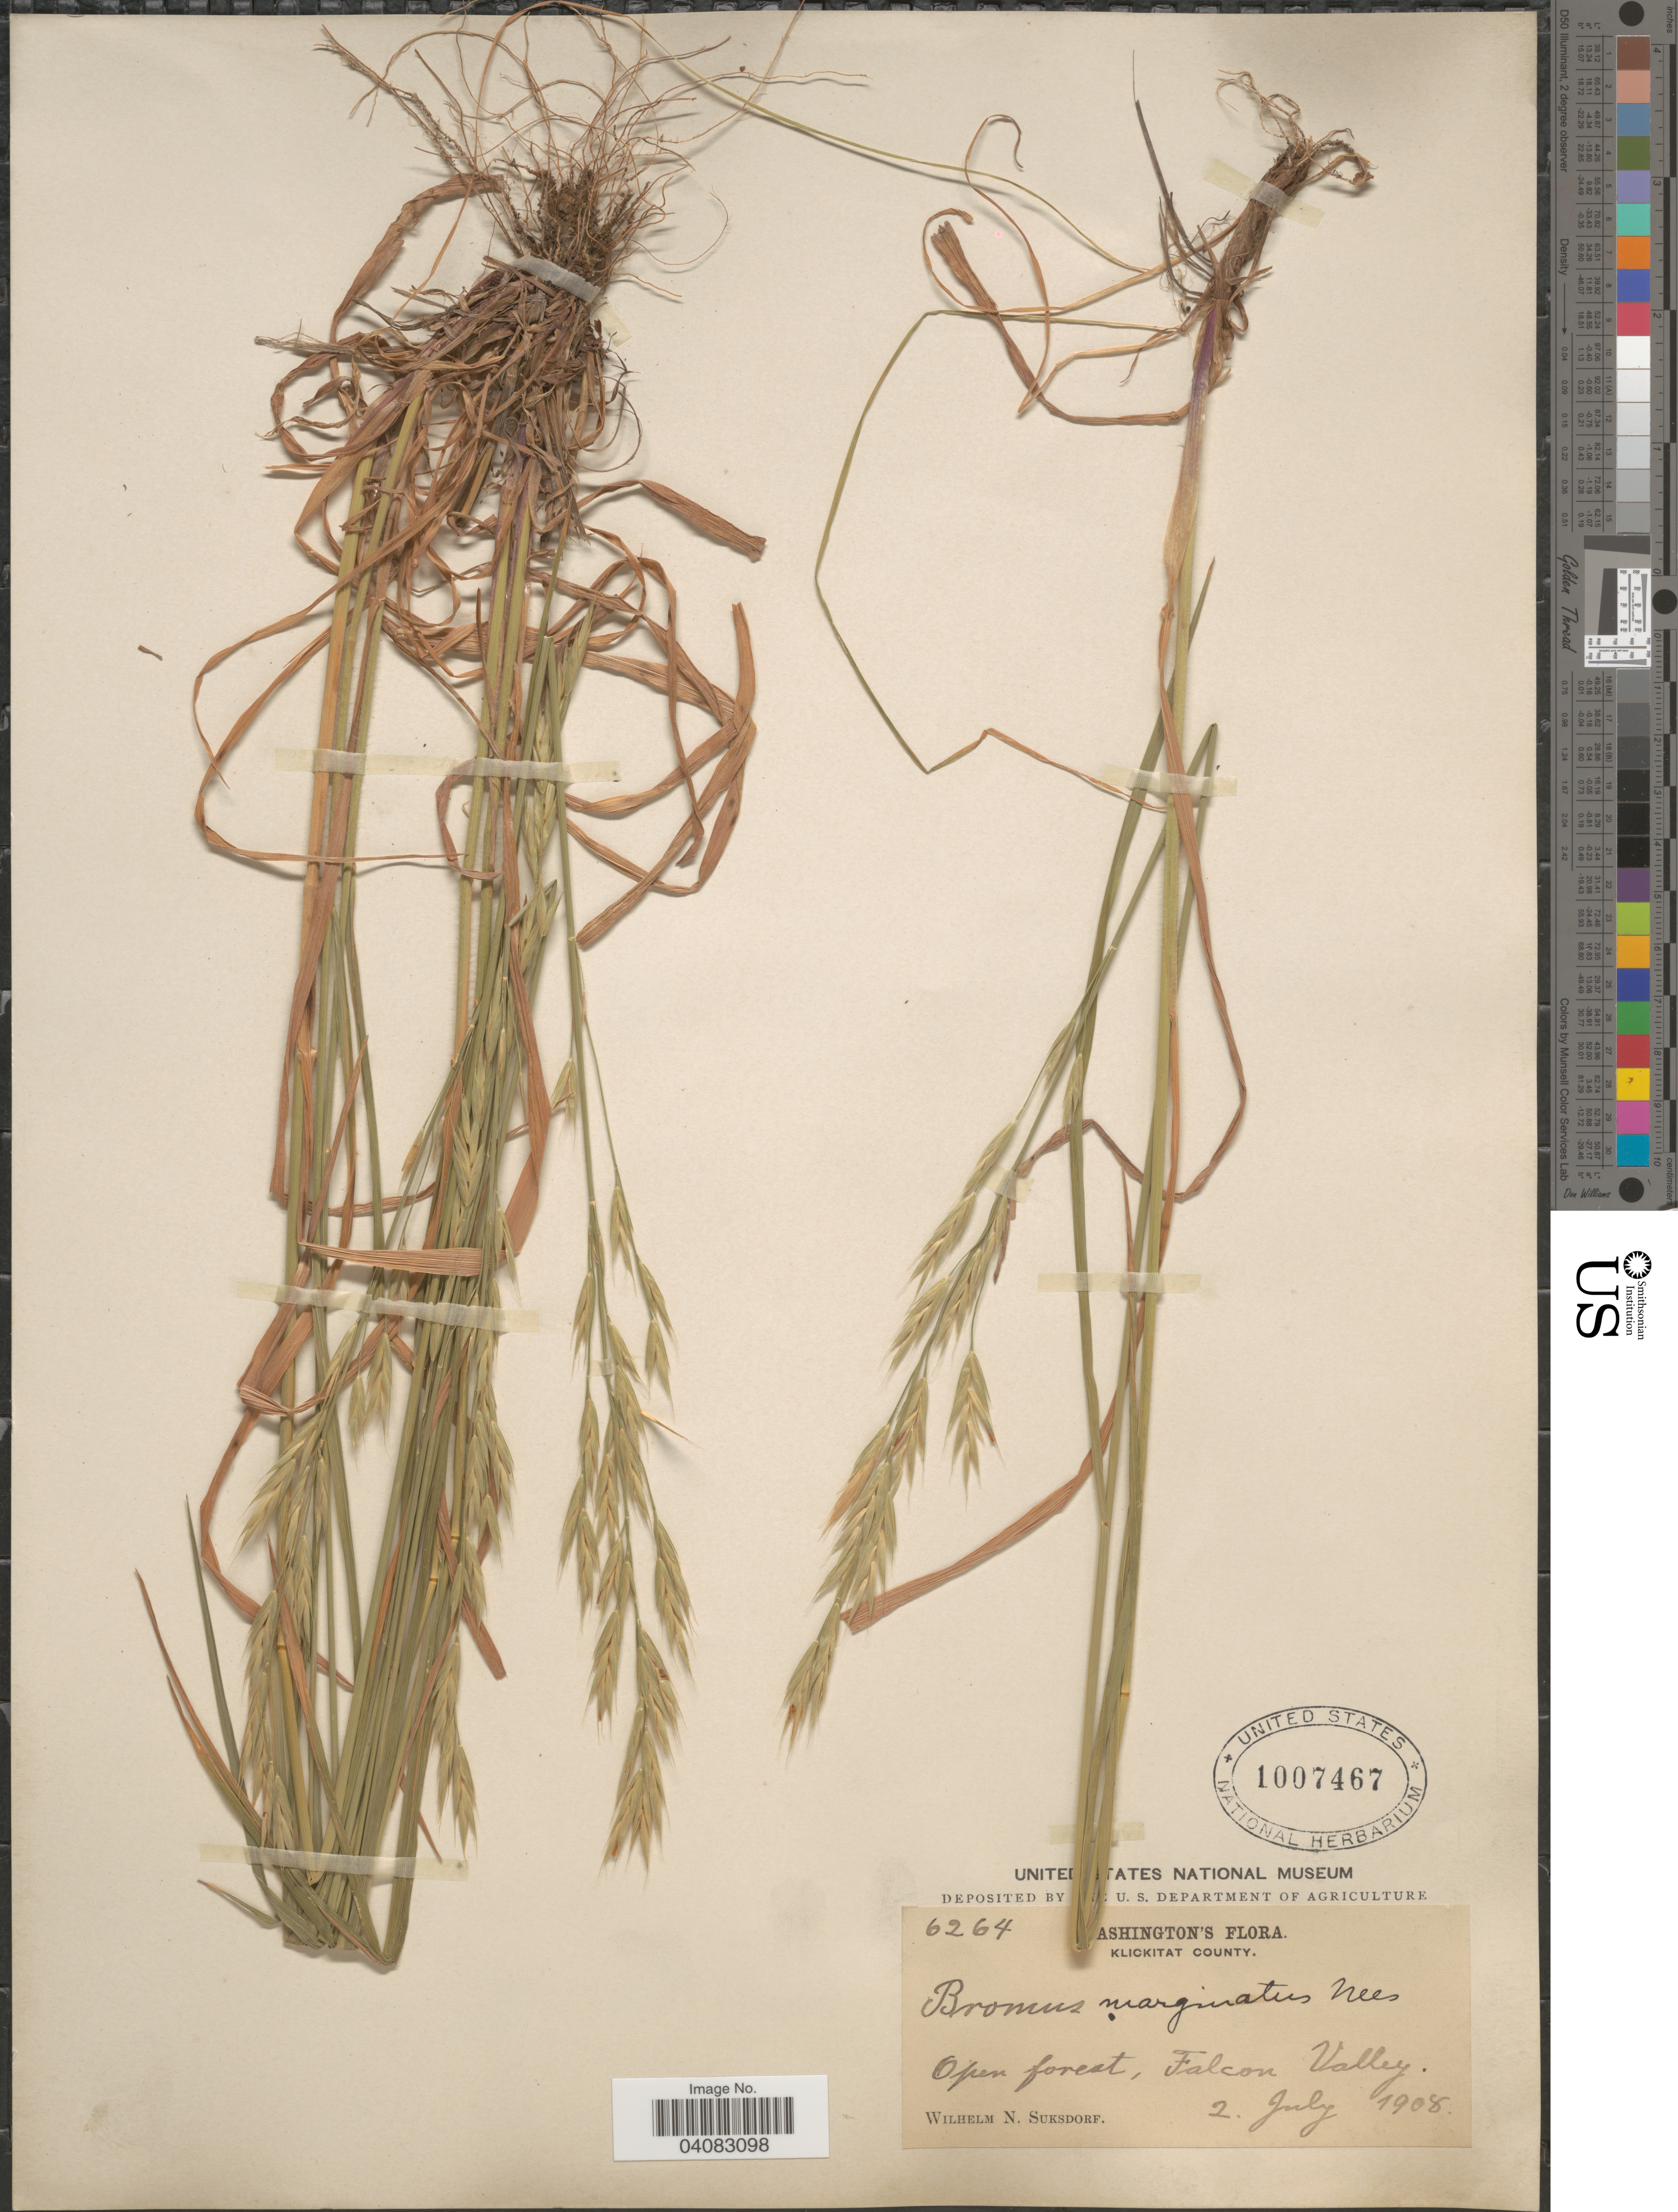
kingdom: Plantae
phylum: Tracheophyta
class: Liliopsida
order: Poales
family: Poaceae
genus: Bromus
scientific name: Bromus marginatus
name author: Nees ex Steud.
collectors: W. N. Suksdorf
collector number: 6264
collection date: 1908-07-02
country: United States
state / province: Washington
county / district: Klickitat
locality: Klickitat County. Open forest, Falcon Valley.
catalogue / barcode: US 1007467